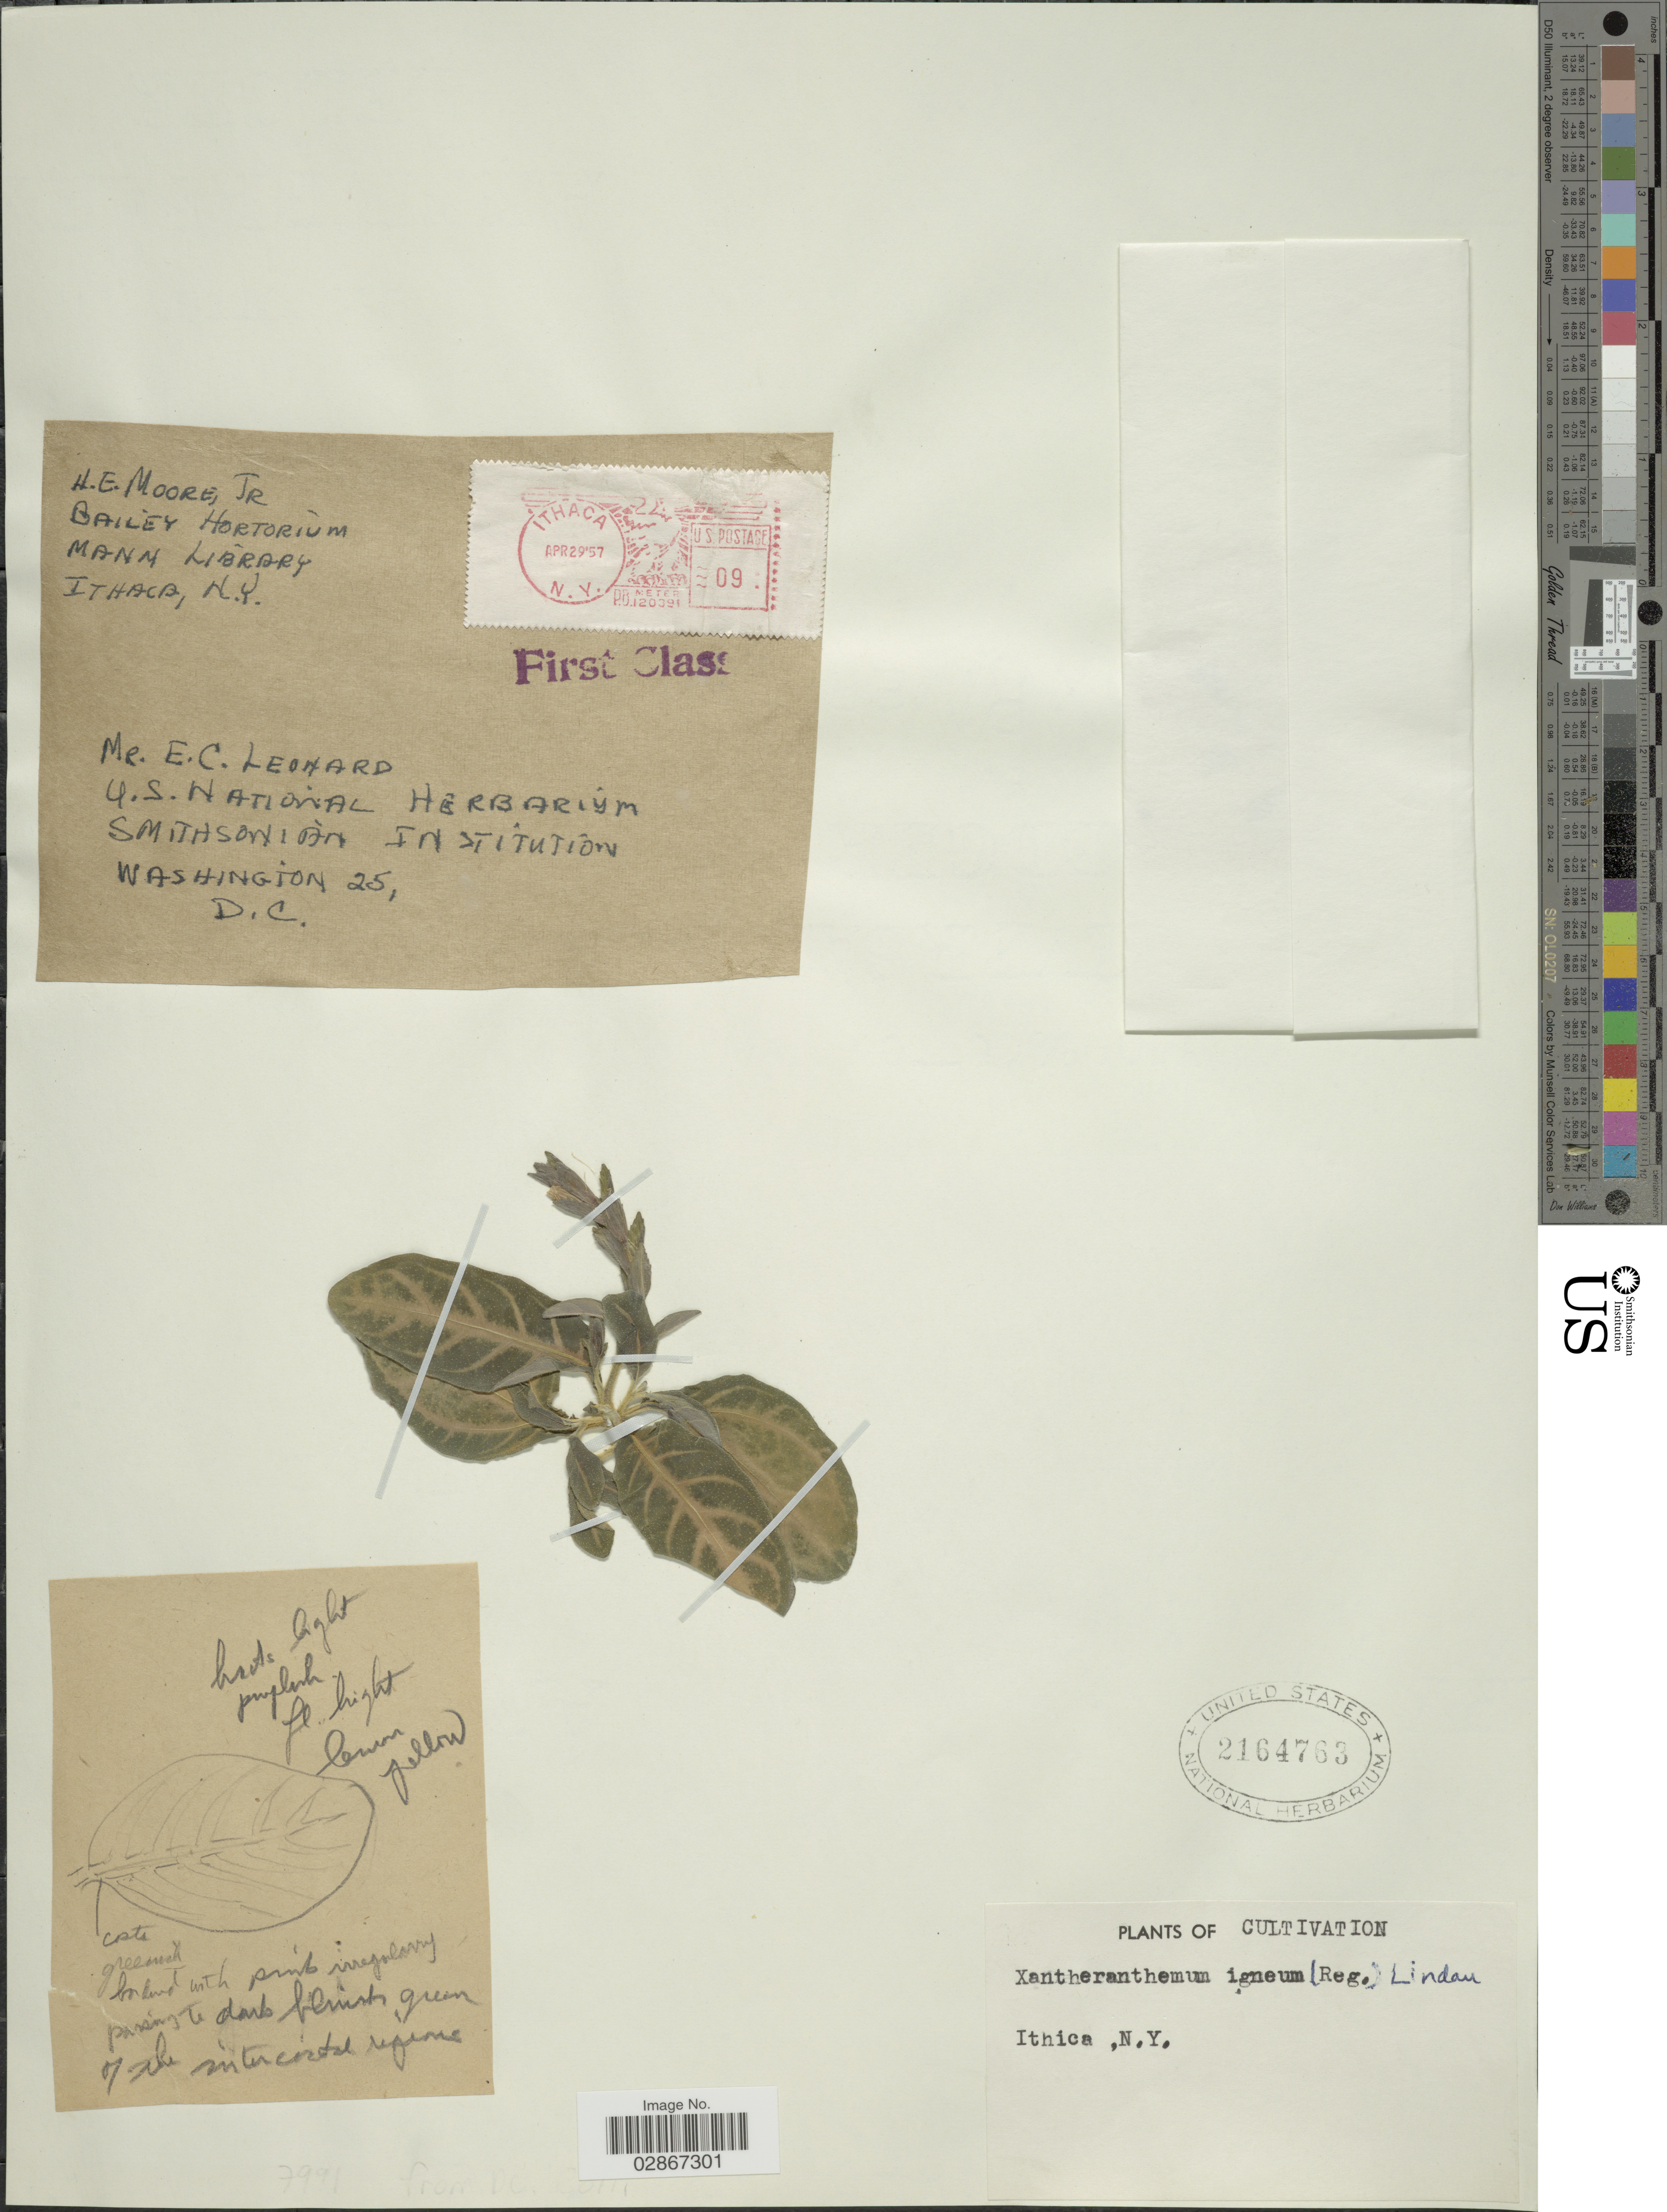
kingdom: Plantae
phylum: Tracheophyta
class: Magnoliopsida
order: Lamiales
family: Acanthaceae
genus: Aphelandra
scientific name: Aphelandra maculata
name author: (Tafalla ex Nees) Voss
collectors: H. Moore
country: United States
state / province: New York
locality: Ithaca.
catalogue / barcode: US 2164763